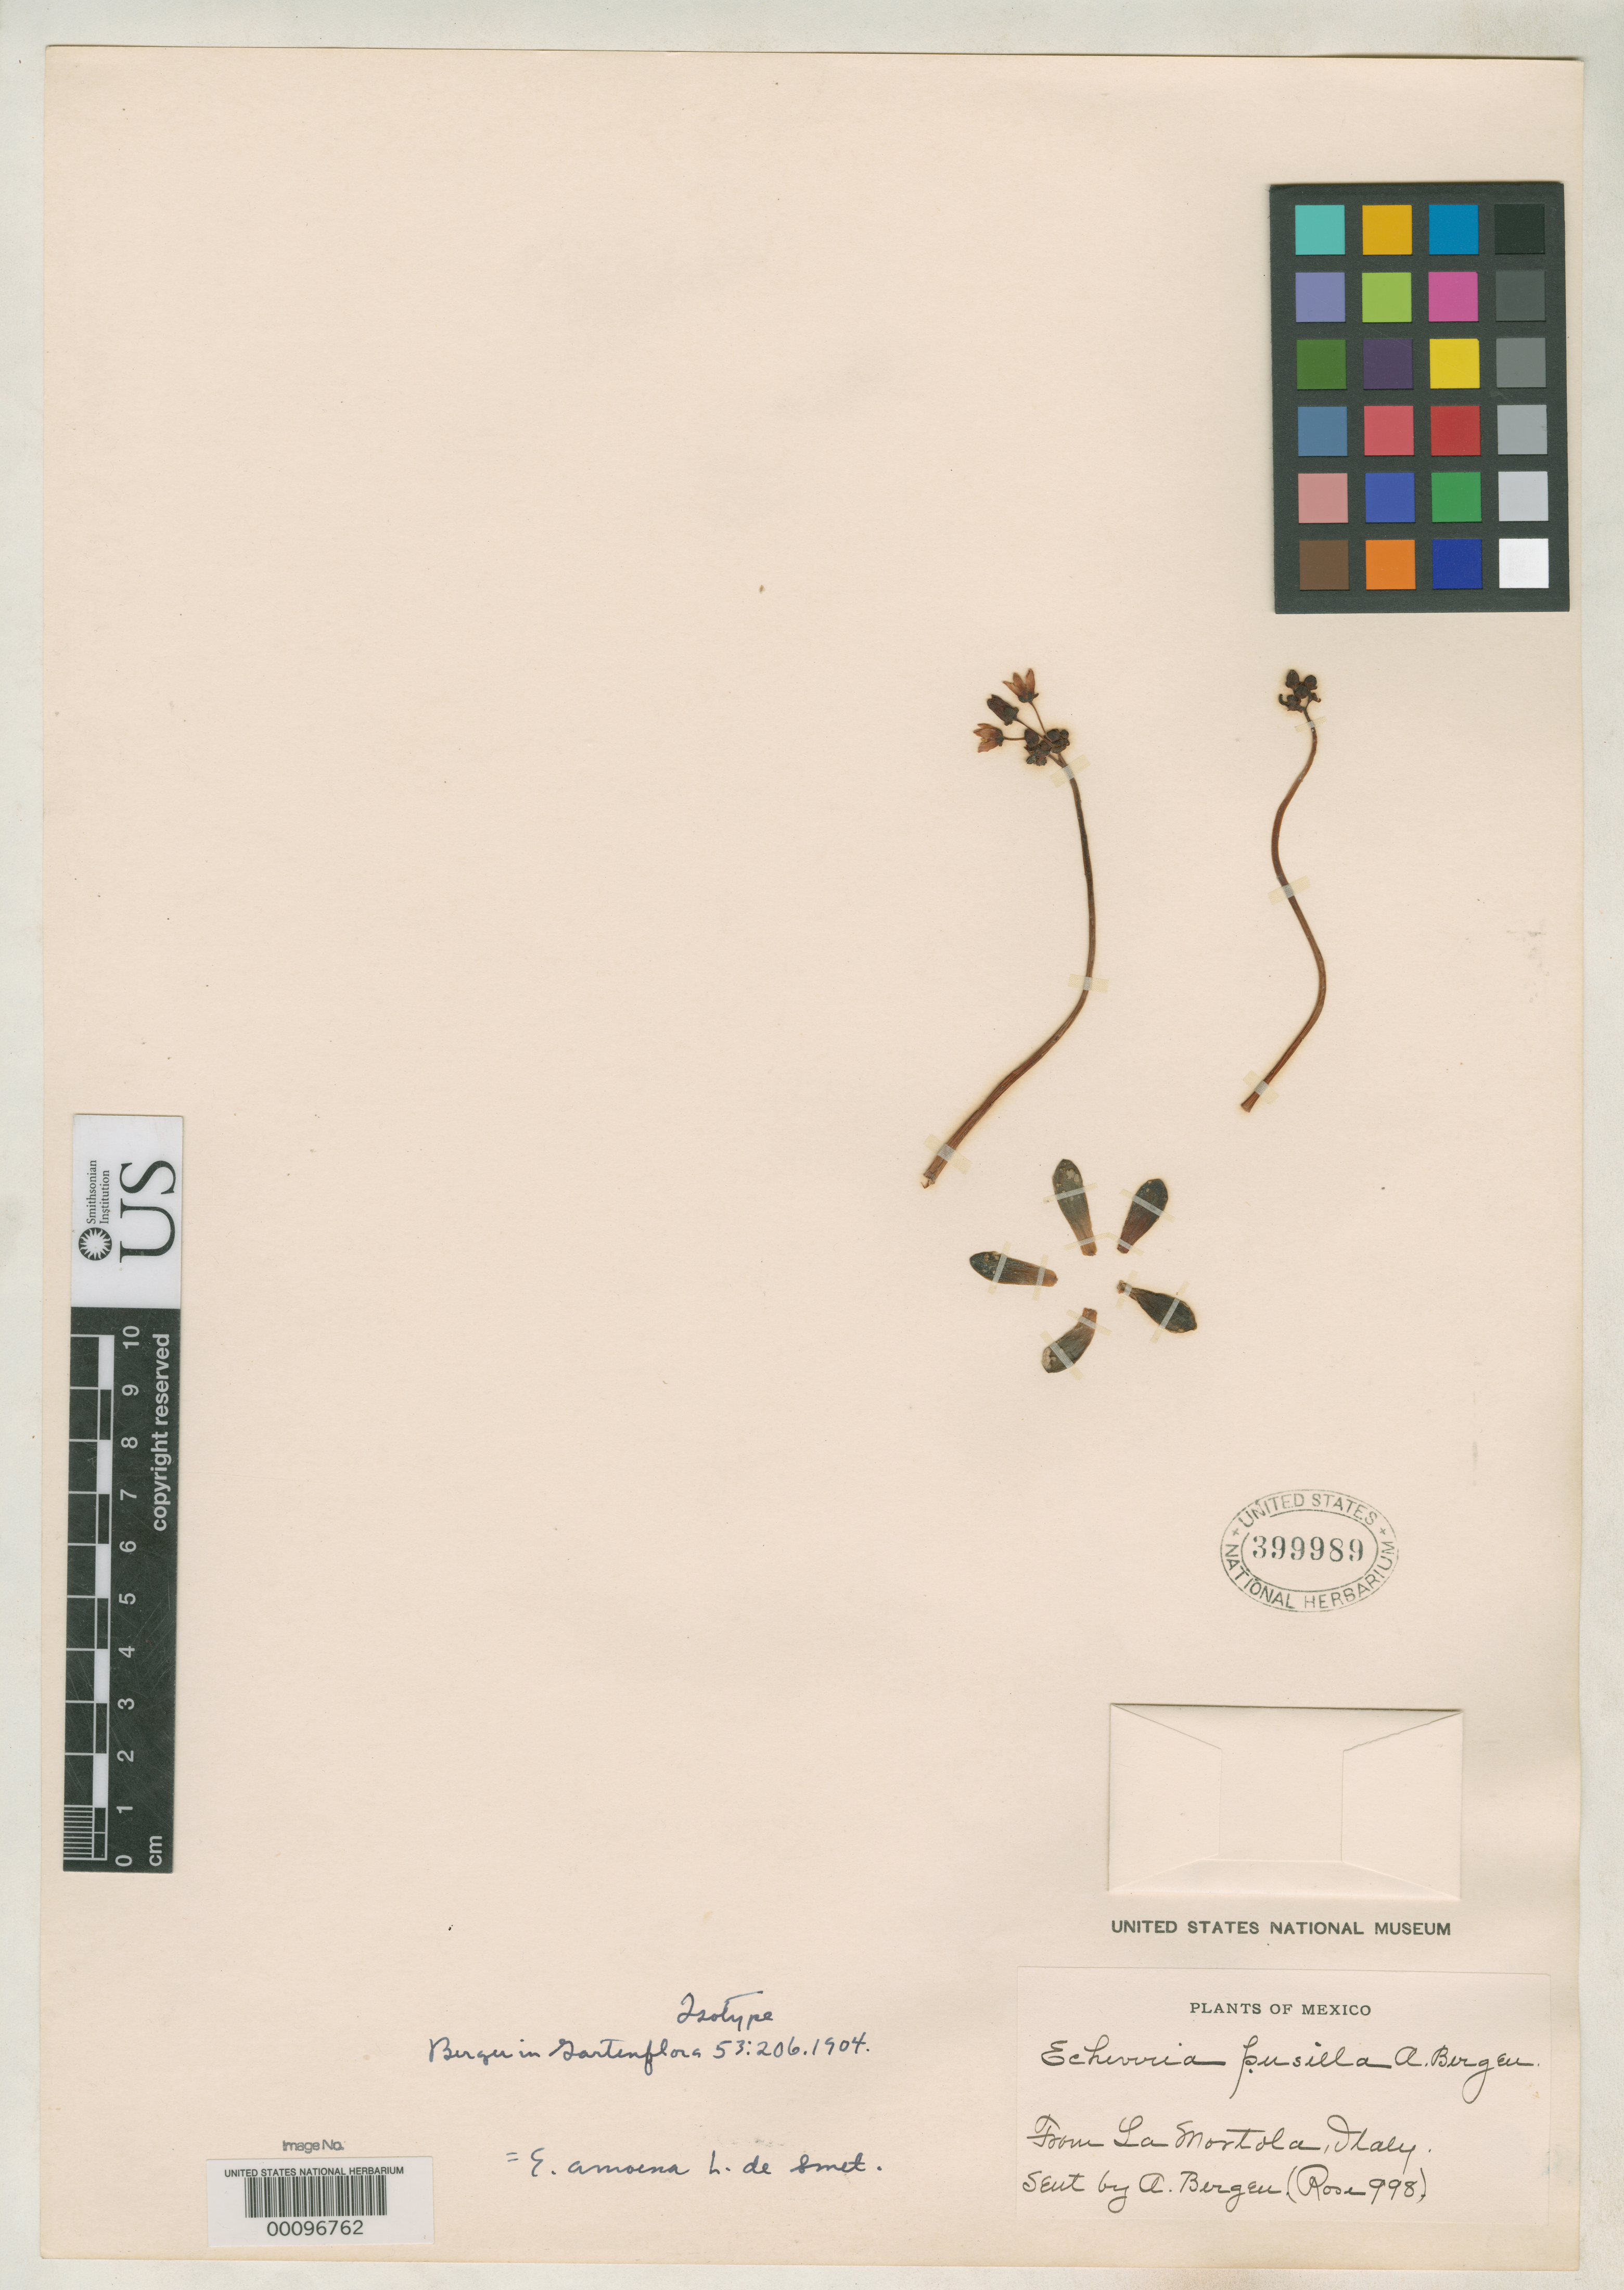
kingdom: Plantae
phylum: Tracheophyta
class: Magnoliopsida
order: Saxifragales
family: Crassulaceae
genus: Echeveria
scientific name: Echeveria pusilla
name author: A. Berger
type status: Possible Type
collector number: Rose 998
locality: From La Mortola, Italy.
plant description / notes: Specimen with minimal label data (and no date); possible type (or clonotype) of Echeveria pusilla A. Berger, "from La Mortola, Italy. Sent by A. Berger (Rose 998)"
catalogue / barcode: US 399989